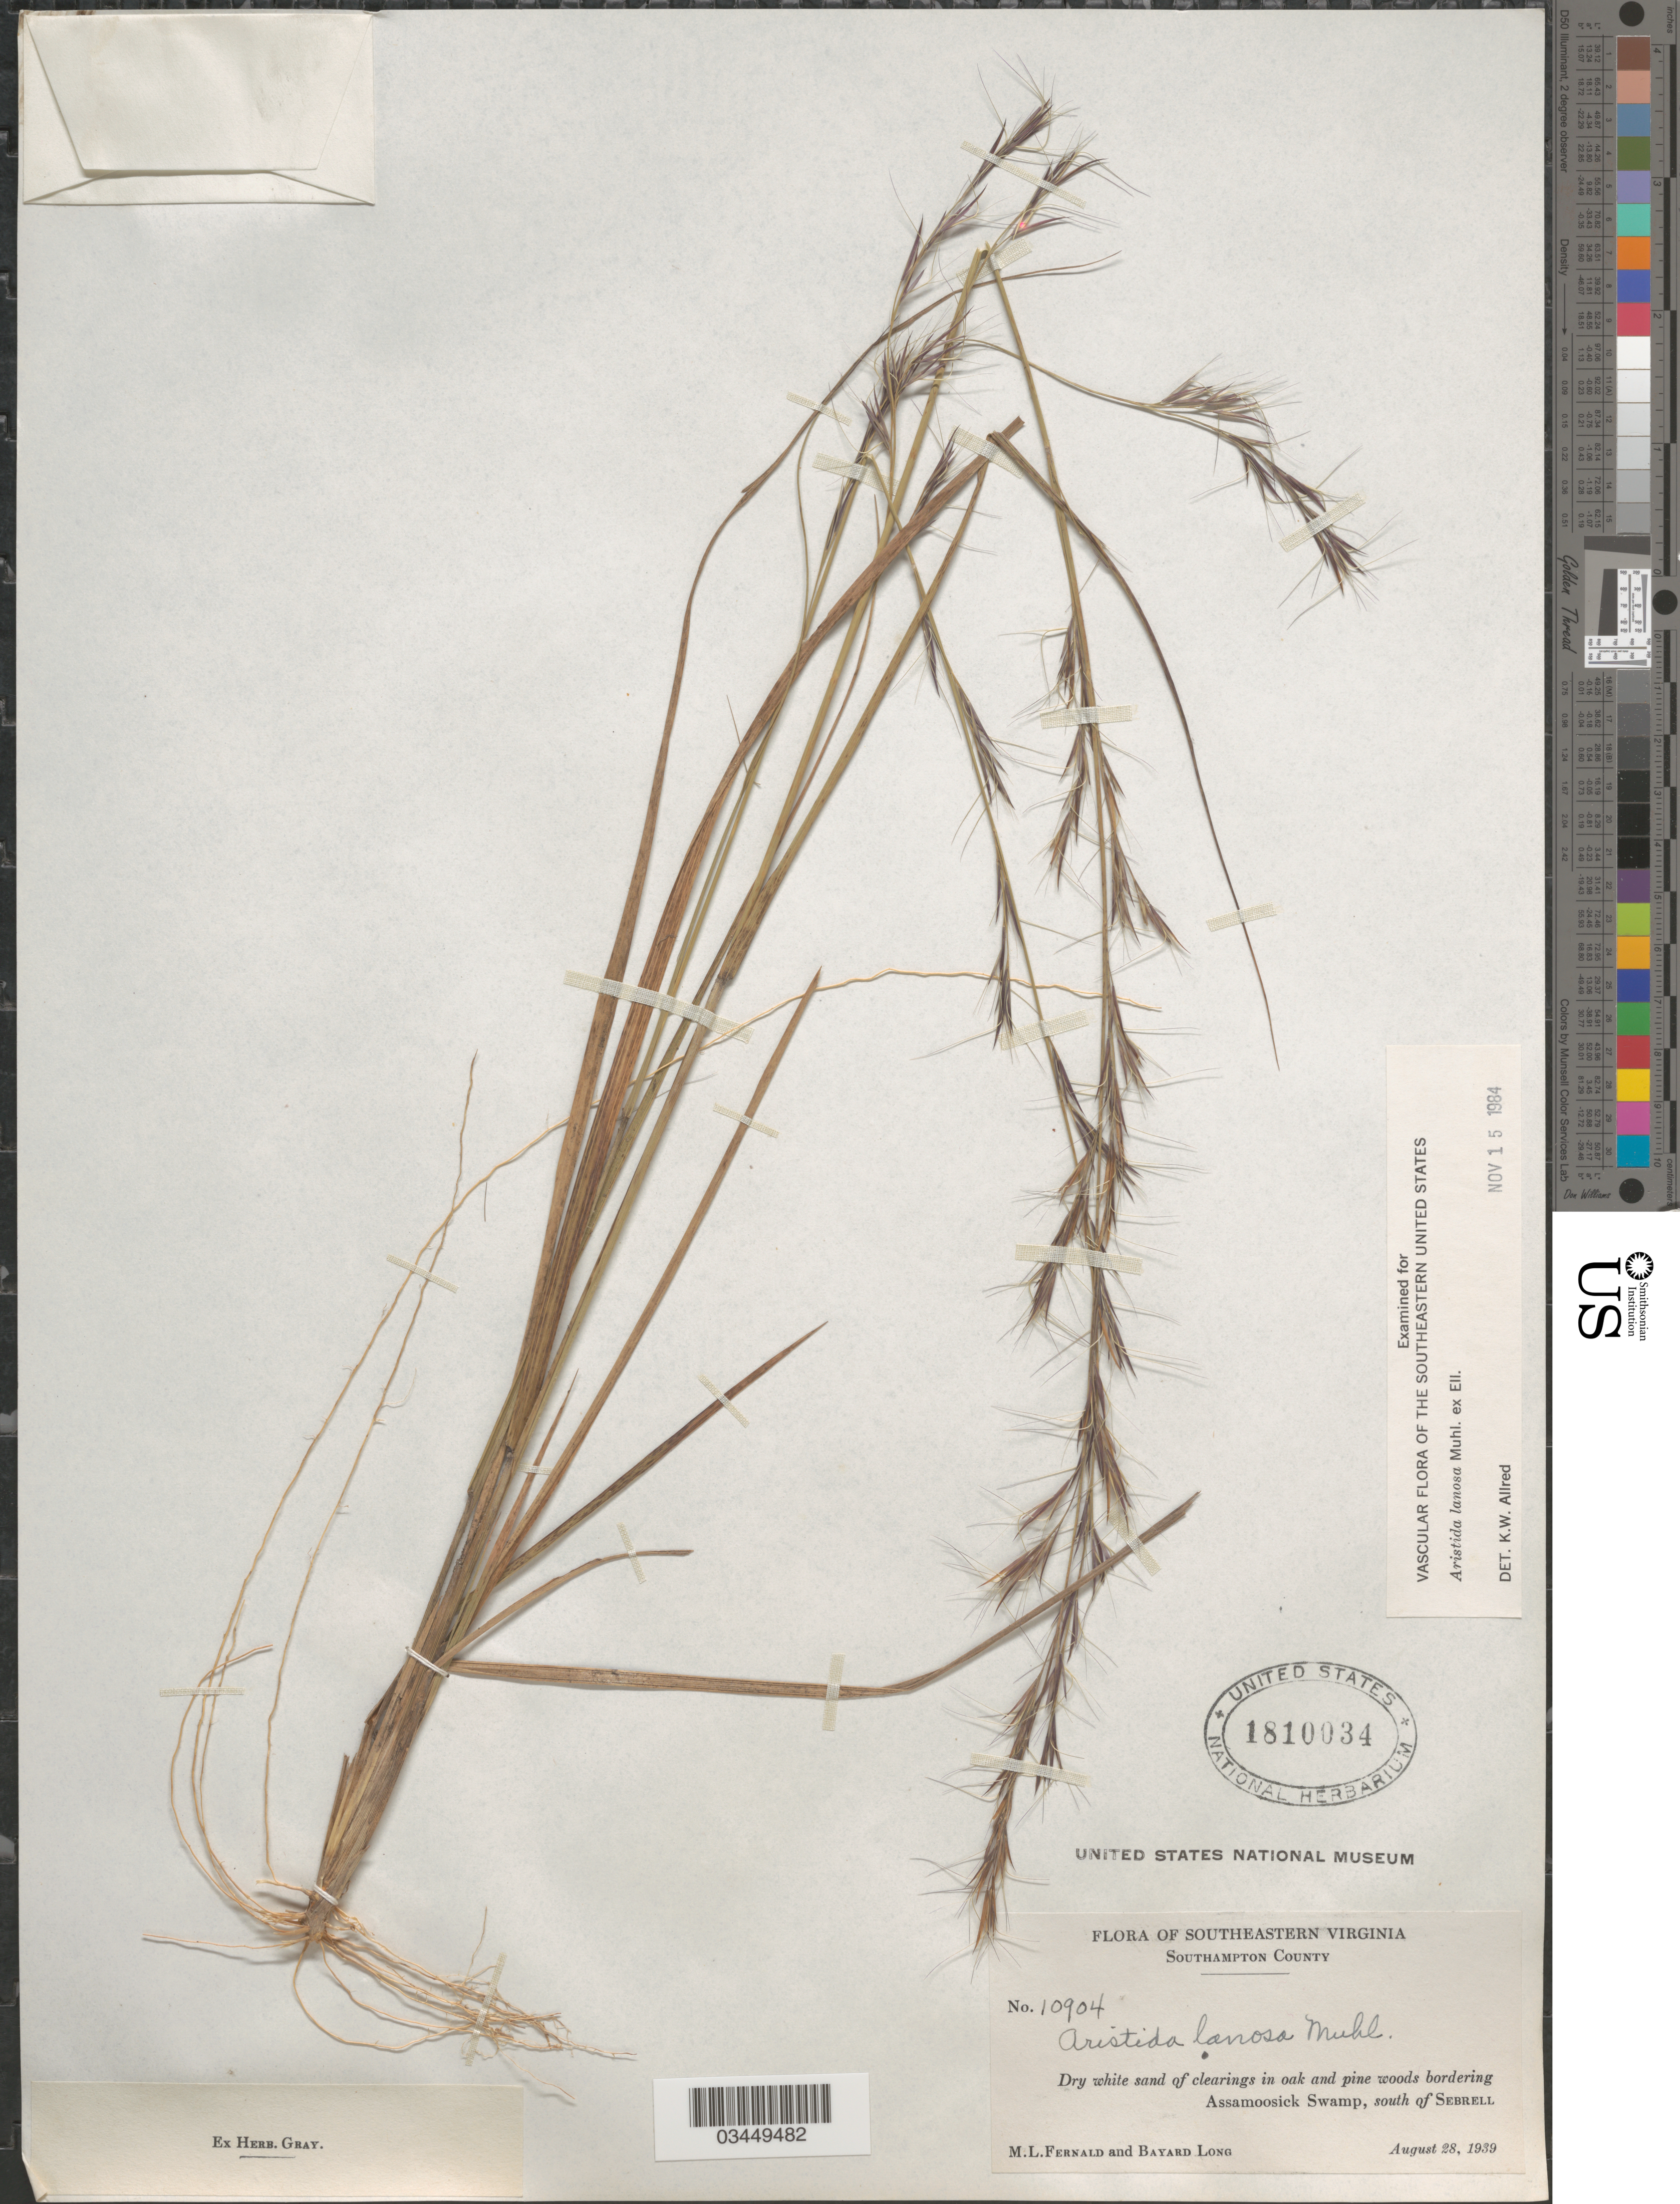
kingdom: Plantae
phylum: Tracheophyta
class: Liliopsida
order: Poales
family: Poaceae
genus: Aristida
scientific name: Aristida lanosa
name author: Muhl.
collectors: M. L. Fernald & B. Long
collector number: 10904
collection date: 1939-08-28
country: United States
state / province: Virginia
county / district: Southampton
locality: Southeastern Virginia. Southampton County. Dry white sand of clearings in oak and pine woods bordering Assamoosick Swamp, south of Sebrell.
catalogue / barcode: US 1810034